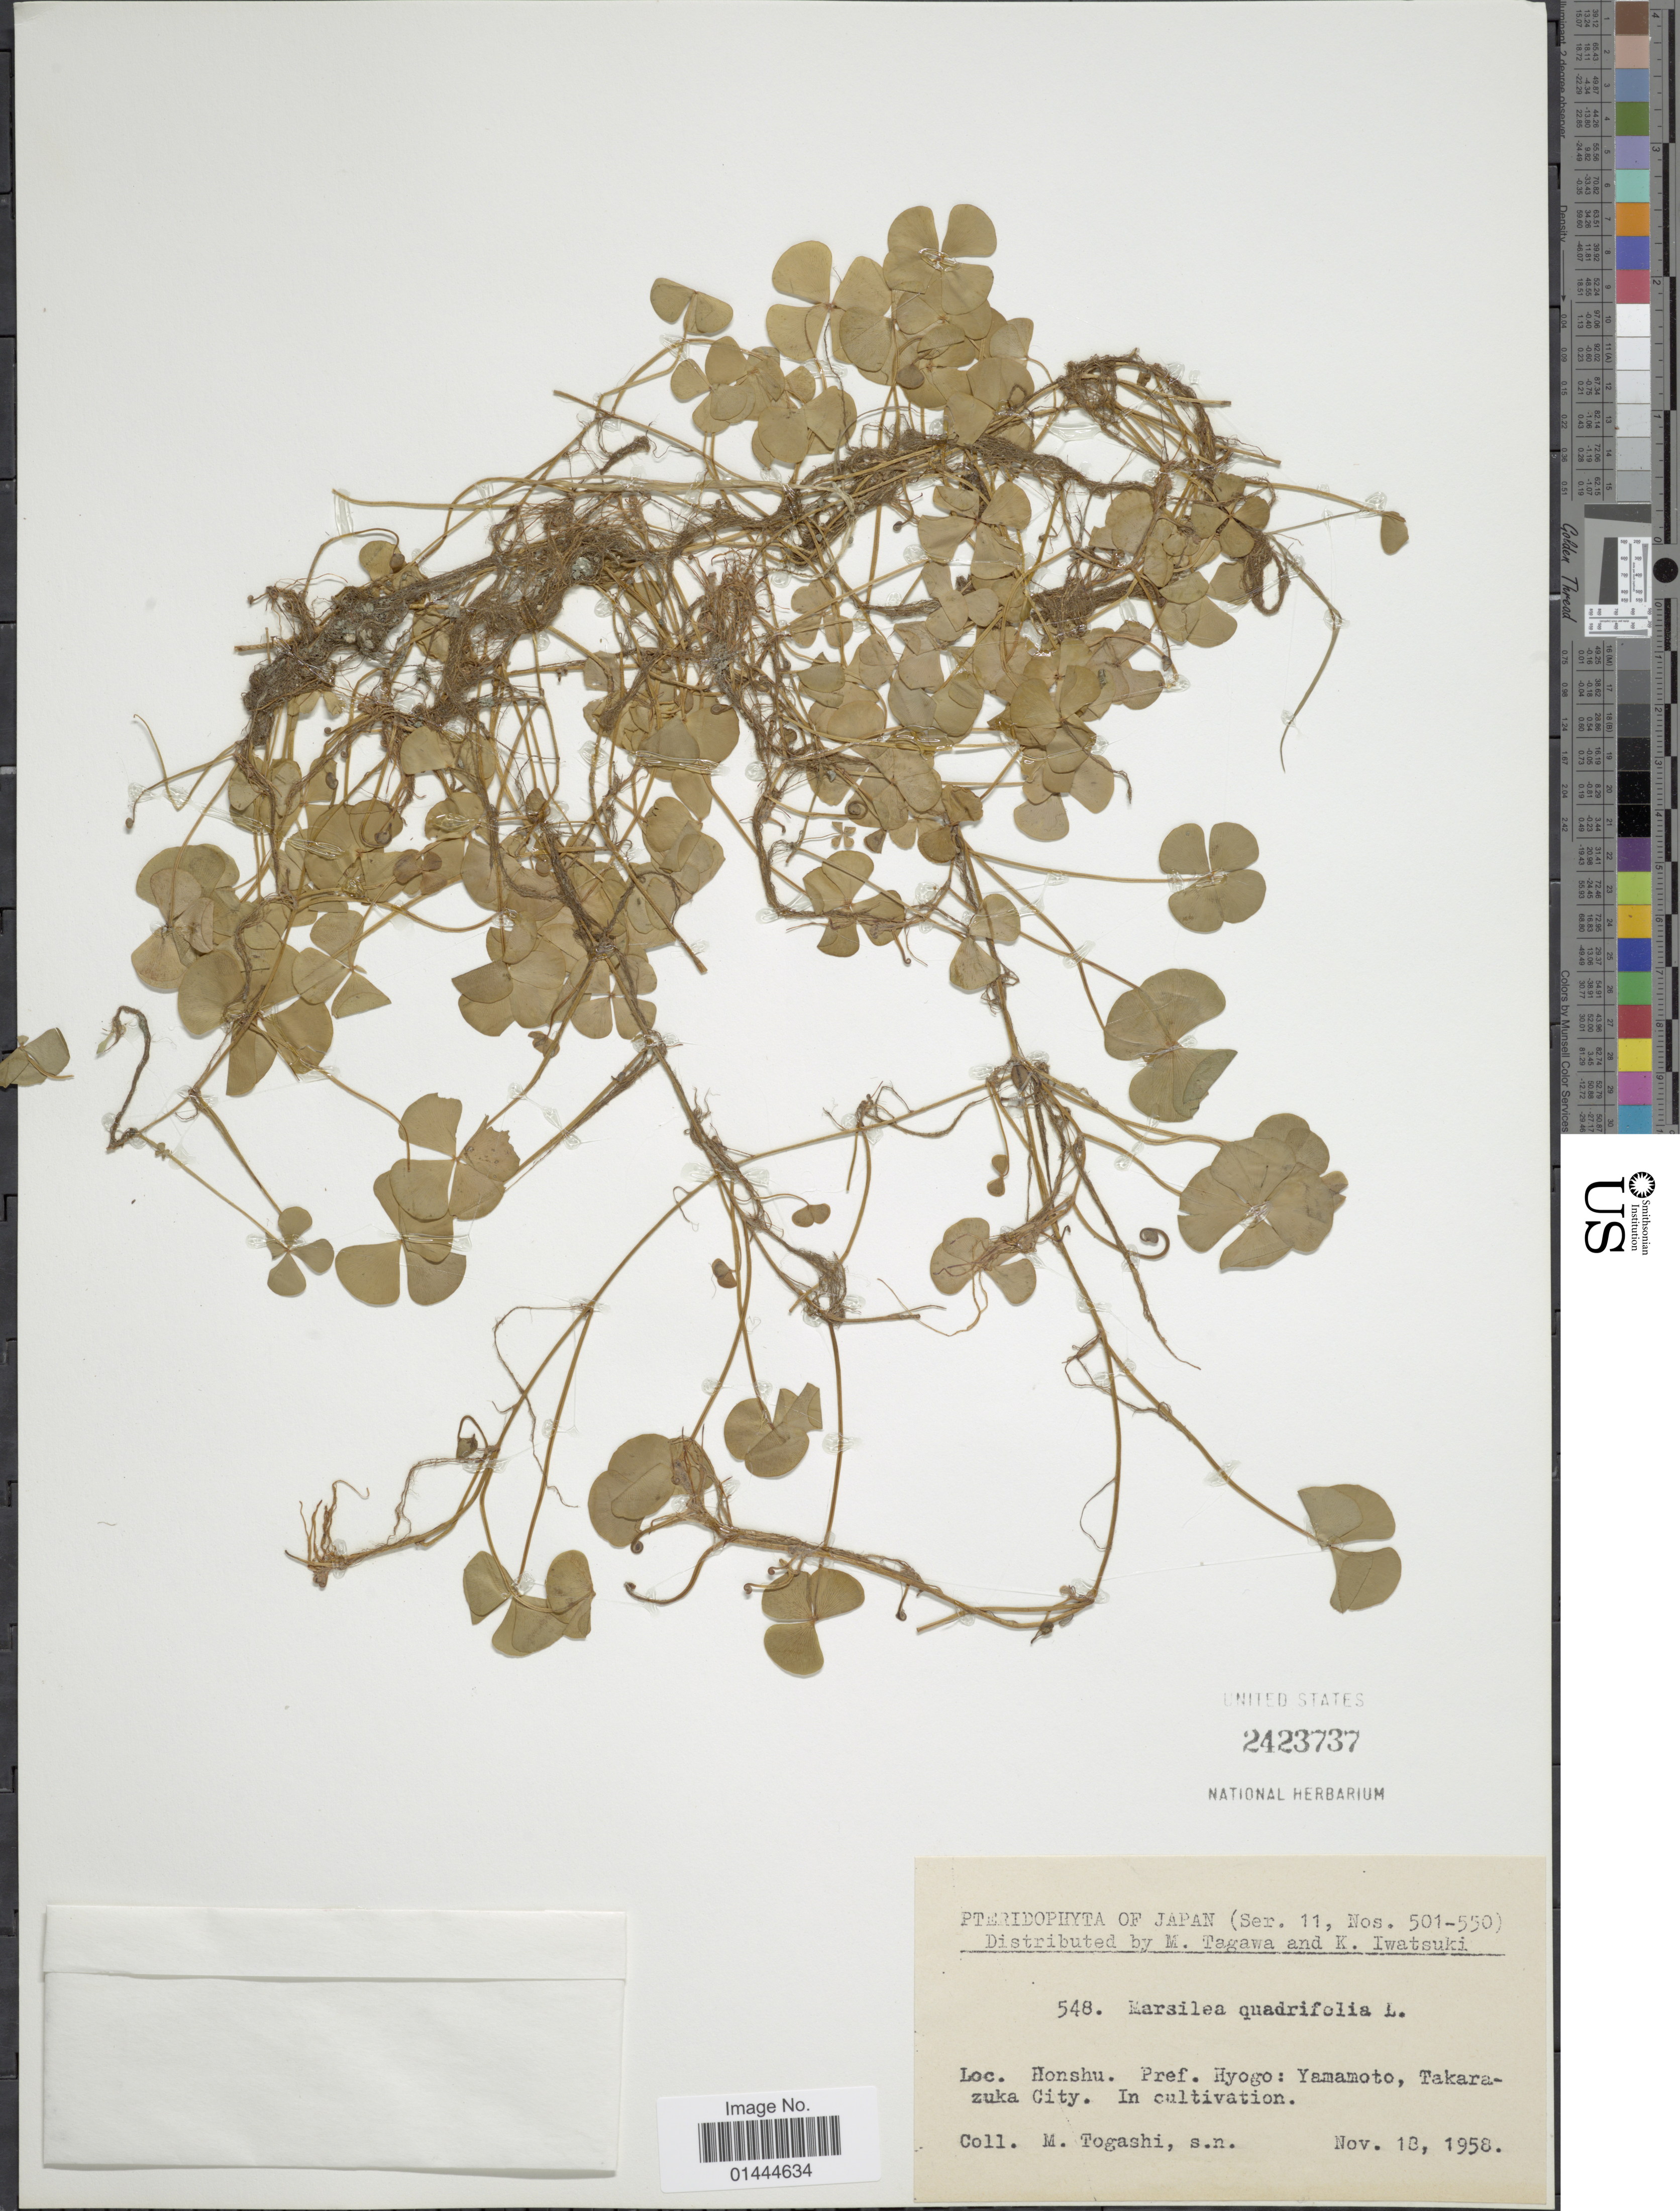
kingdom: Plantae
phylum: Tracheophyta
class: Polypodiopsida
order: Salviniales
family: Marsileaceae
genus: Marsilea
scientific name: Marsilea quadrifolia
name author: L.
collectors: M. Togashi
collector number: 548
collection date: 1958-11-18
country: Japan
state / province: Hyogo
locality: Honshu, Yamamoto, Takarazuka City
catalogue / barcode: US 2423737